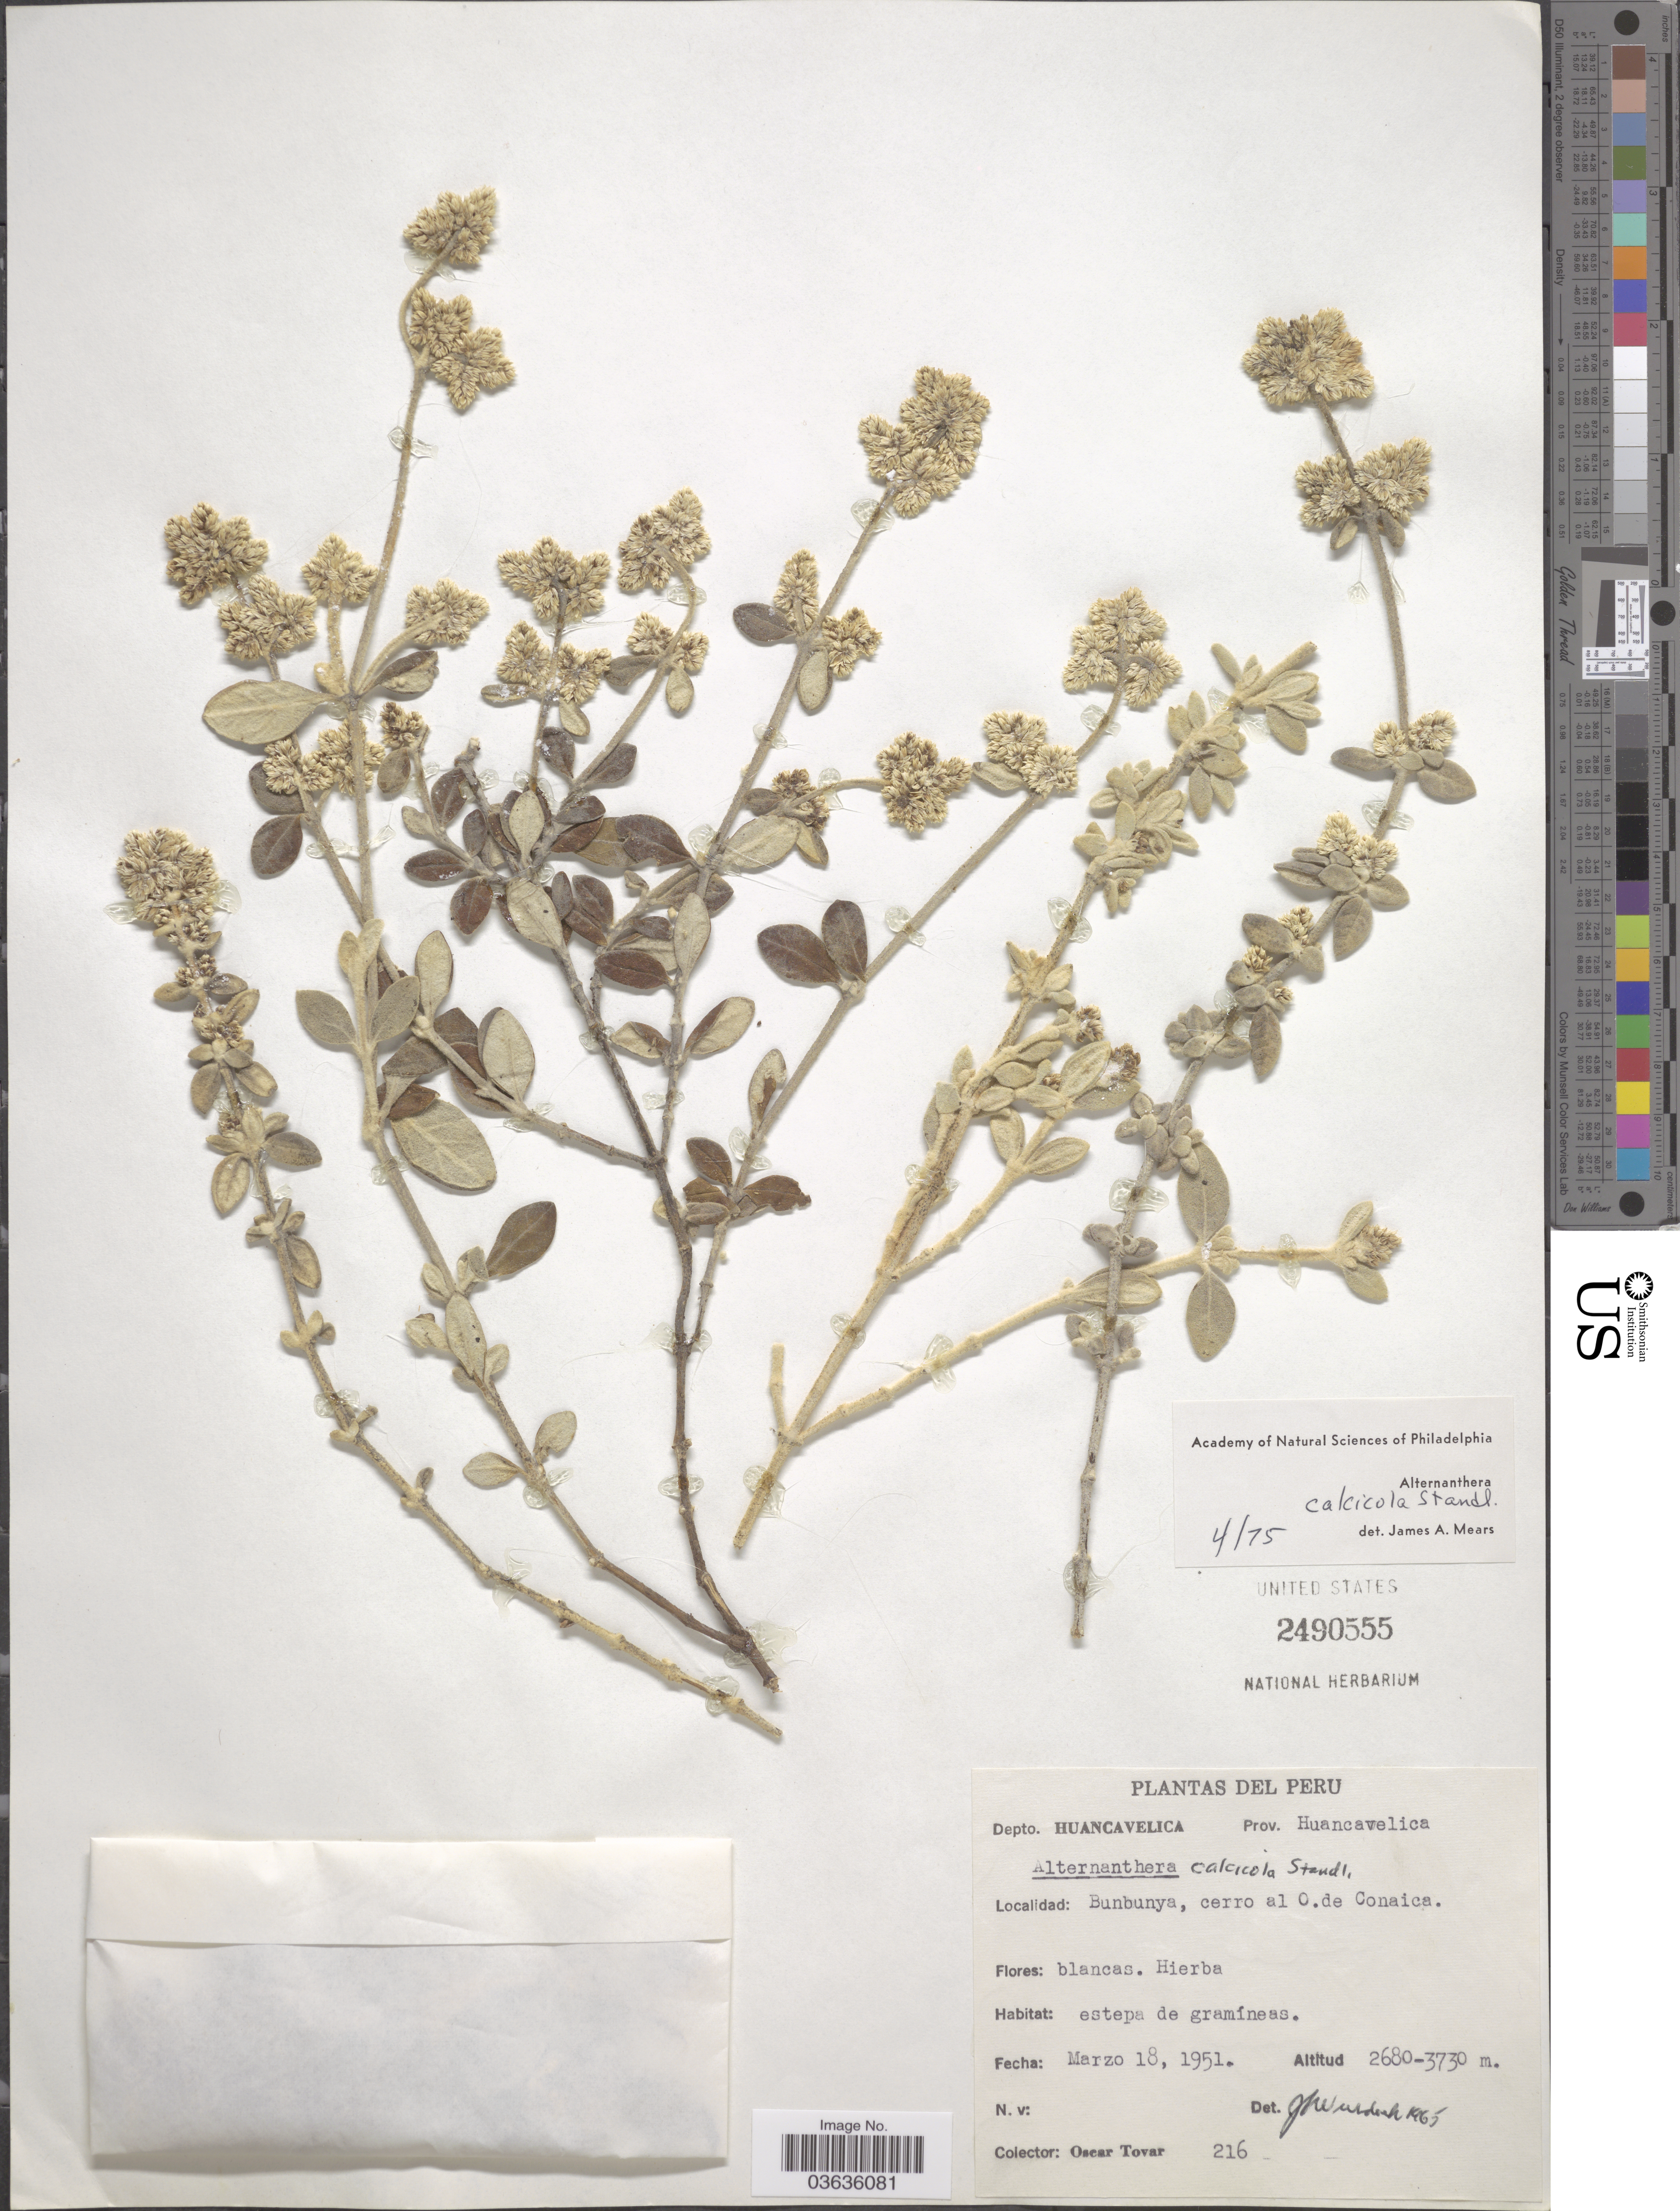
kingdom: Plantae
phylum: Tracheophyta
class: Magnoliopsida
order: Caryophyllales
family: Amaranthaceae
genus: Alternanthera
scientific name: Alternanthera calcicola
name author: Standl.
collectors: Ó. Tovar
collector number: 216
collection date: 1951-03-18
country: Peru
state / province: Huancavelica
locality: Depto. Huancavelica. Bunbunya, cerro al O. de Conaica.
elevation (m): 2680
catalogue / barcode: US 2490555